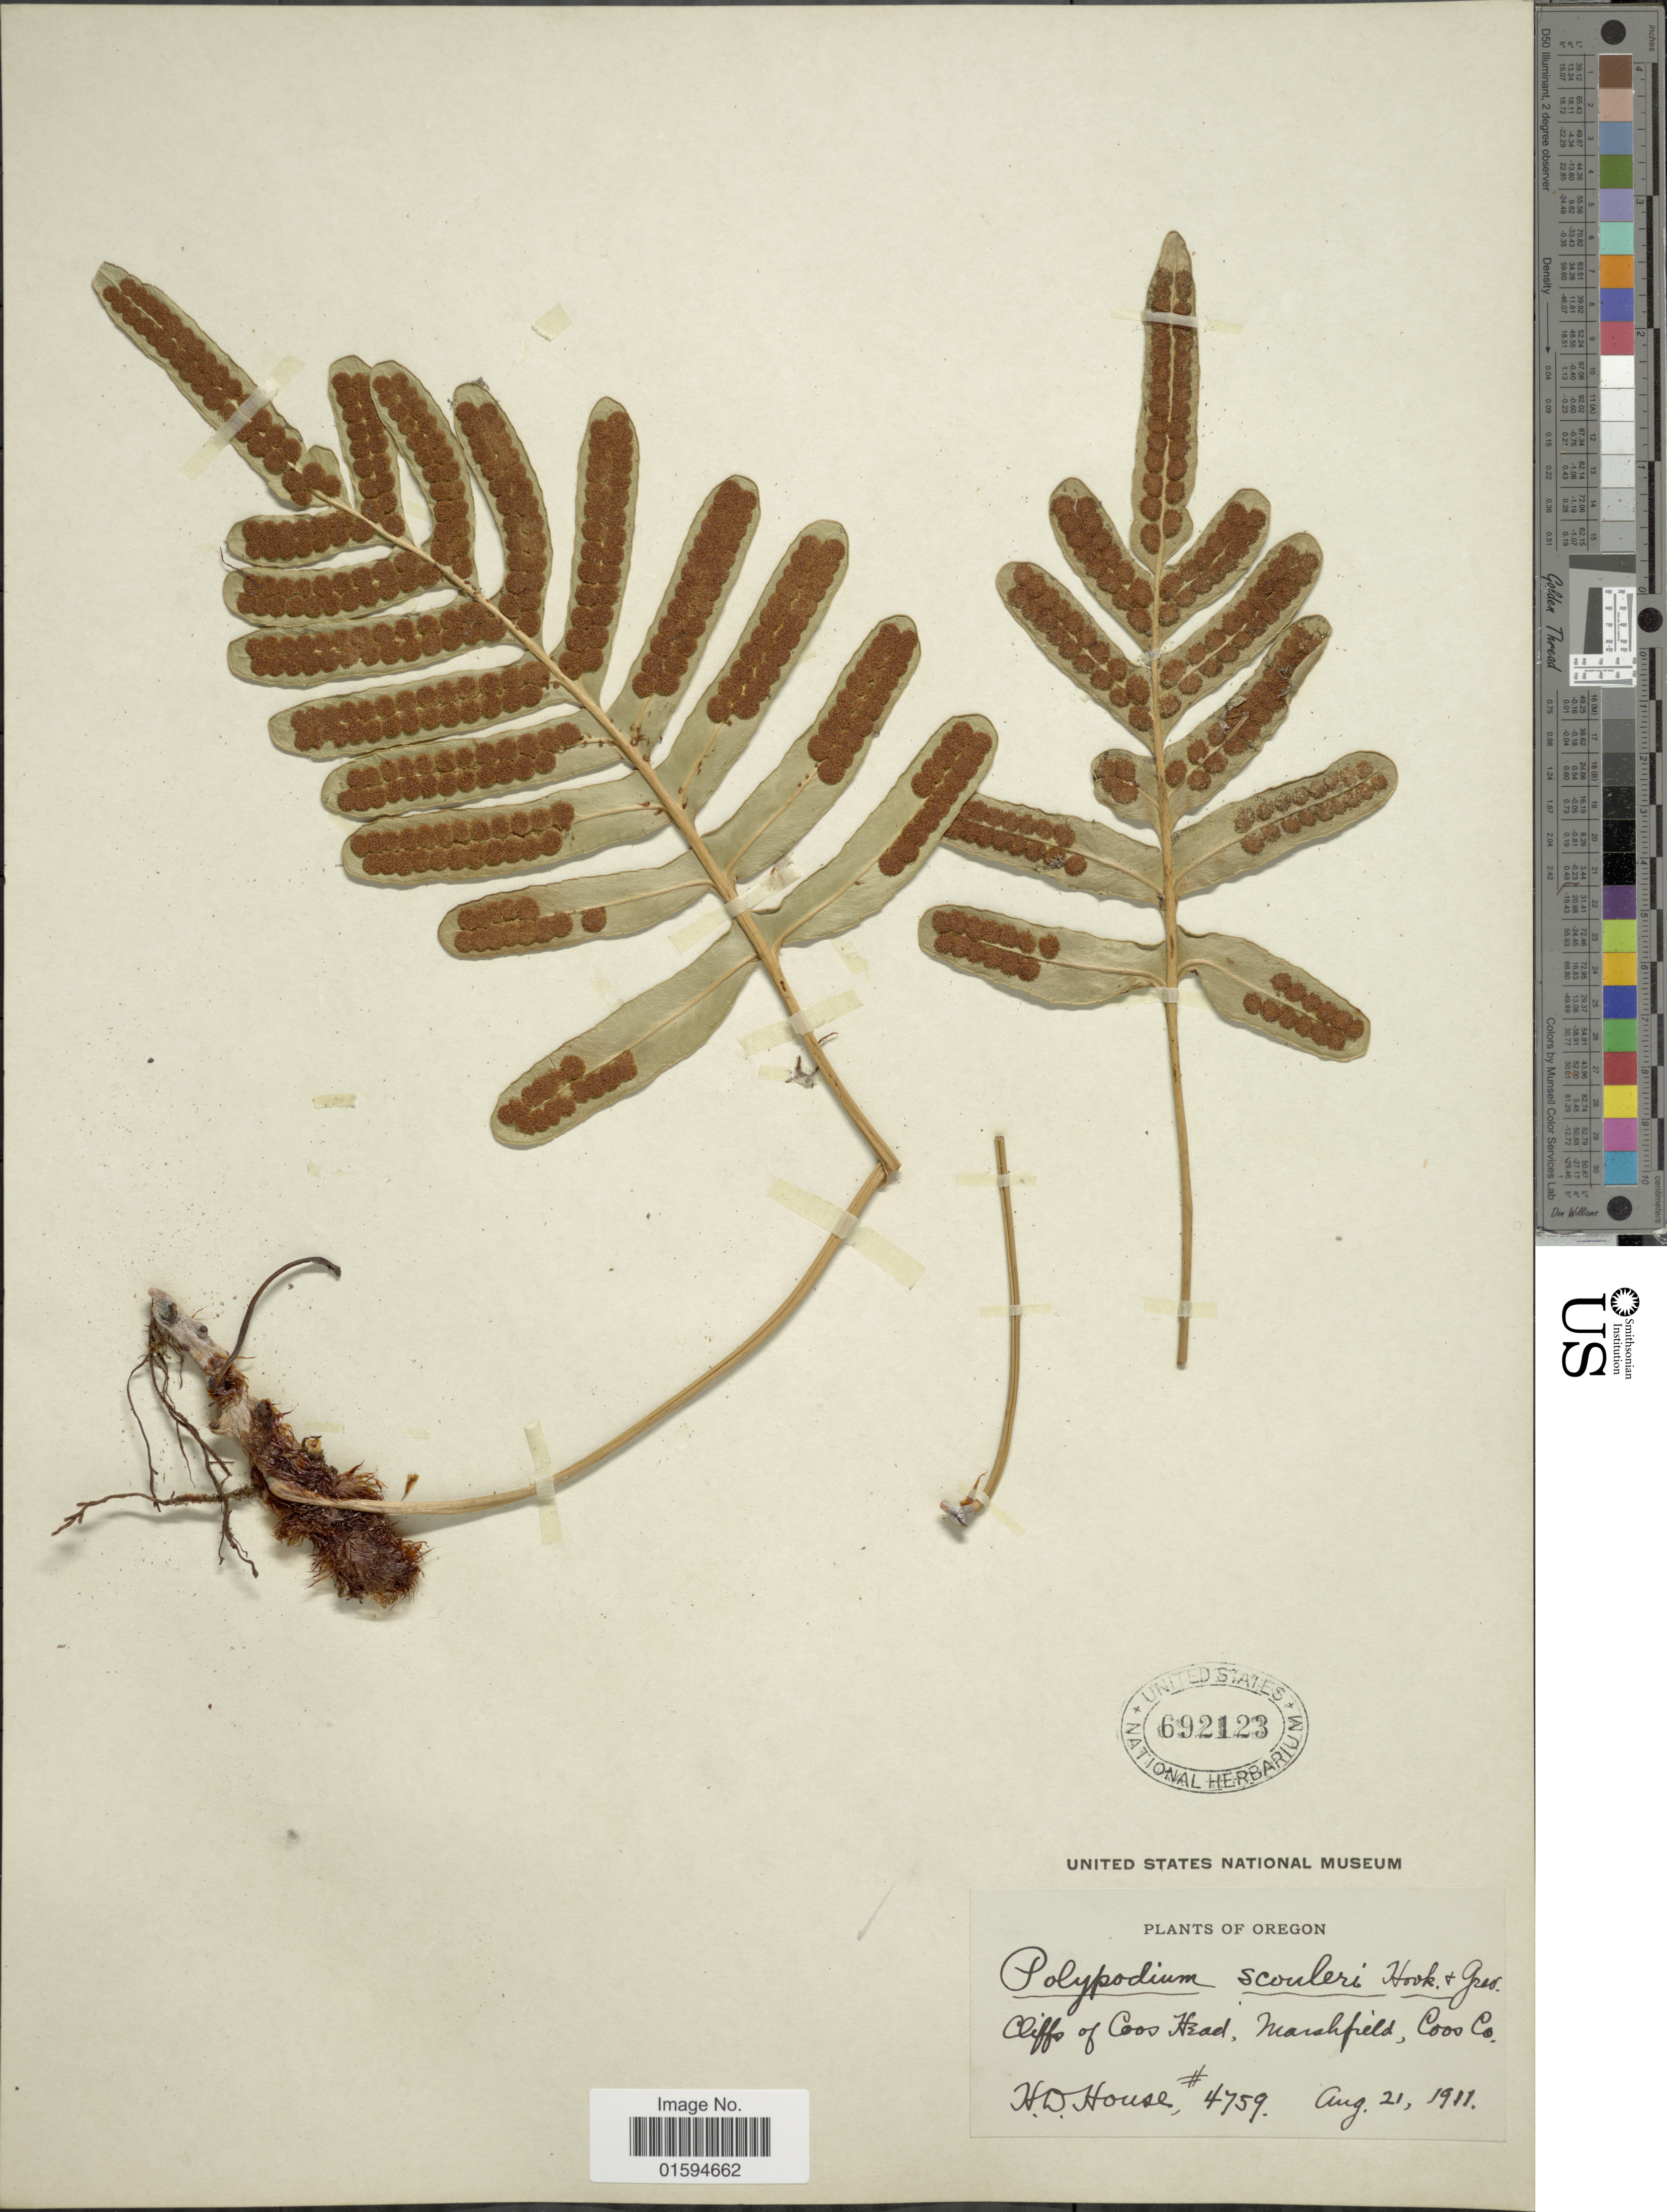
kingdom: Plantae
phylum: Tracheophyta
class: Polypodiopsida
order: Polypodiales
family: Polypodiaceae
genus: Polypodium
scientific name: Polypodium scouleri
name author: Hook. & Grev.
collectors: H. D. House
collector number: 4759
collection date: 1911-08-21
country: United States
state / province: Oregon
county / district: Coos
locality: Cliffs of Coos Head, Marshfield, Coos Co.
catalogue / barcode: US 692123